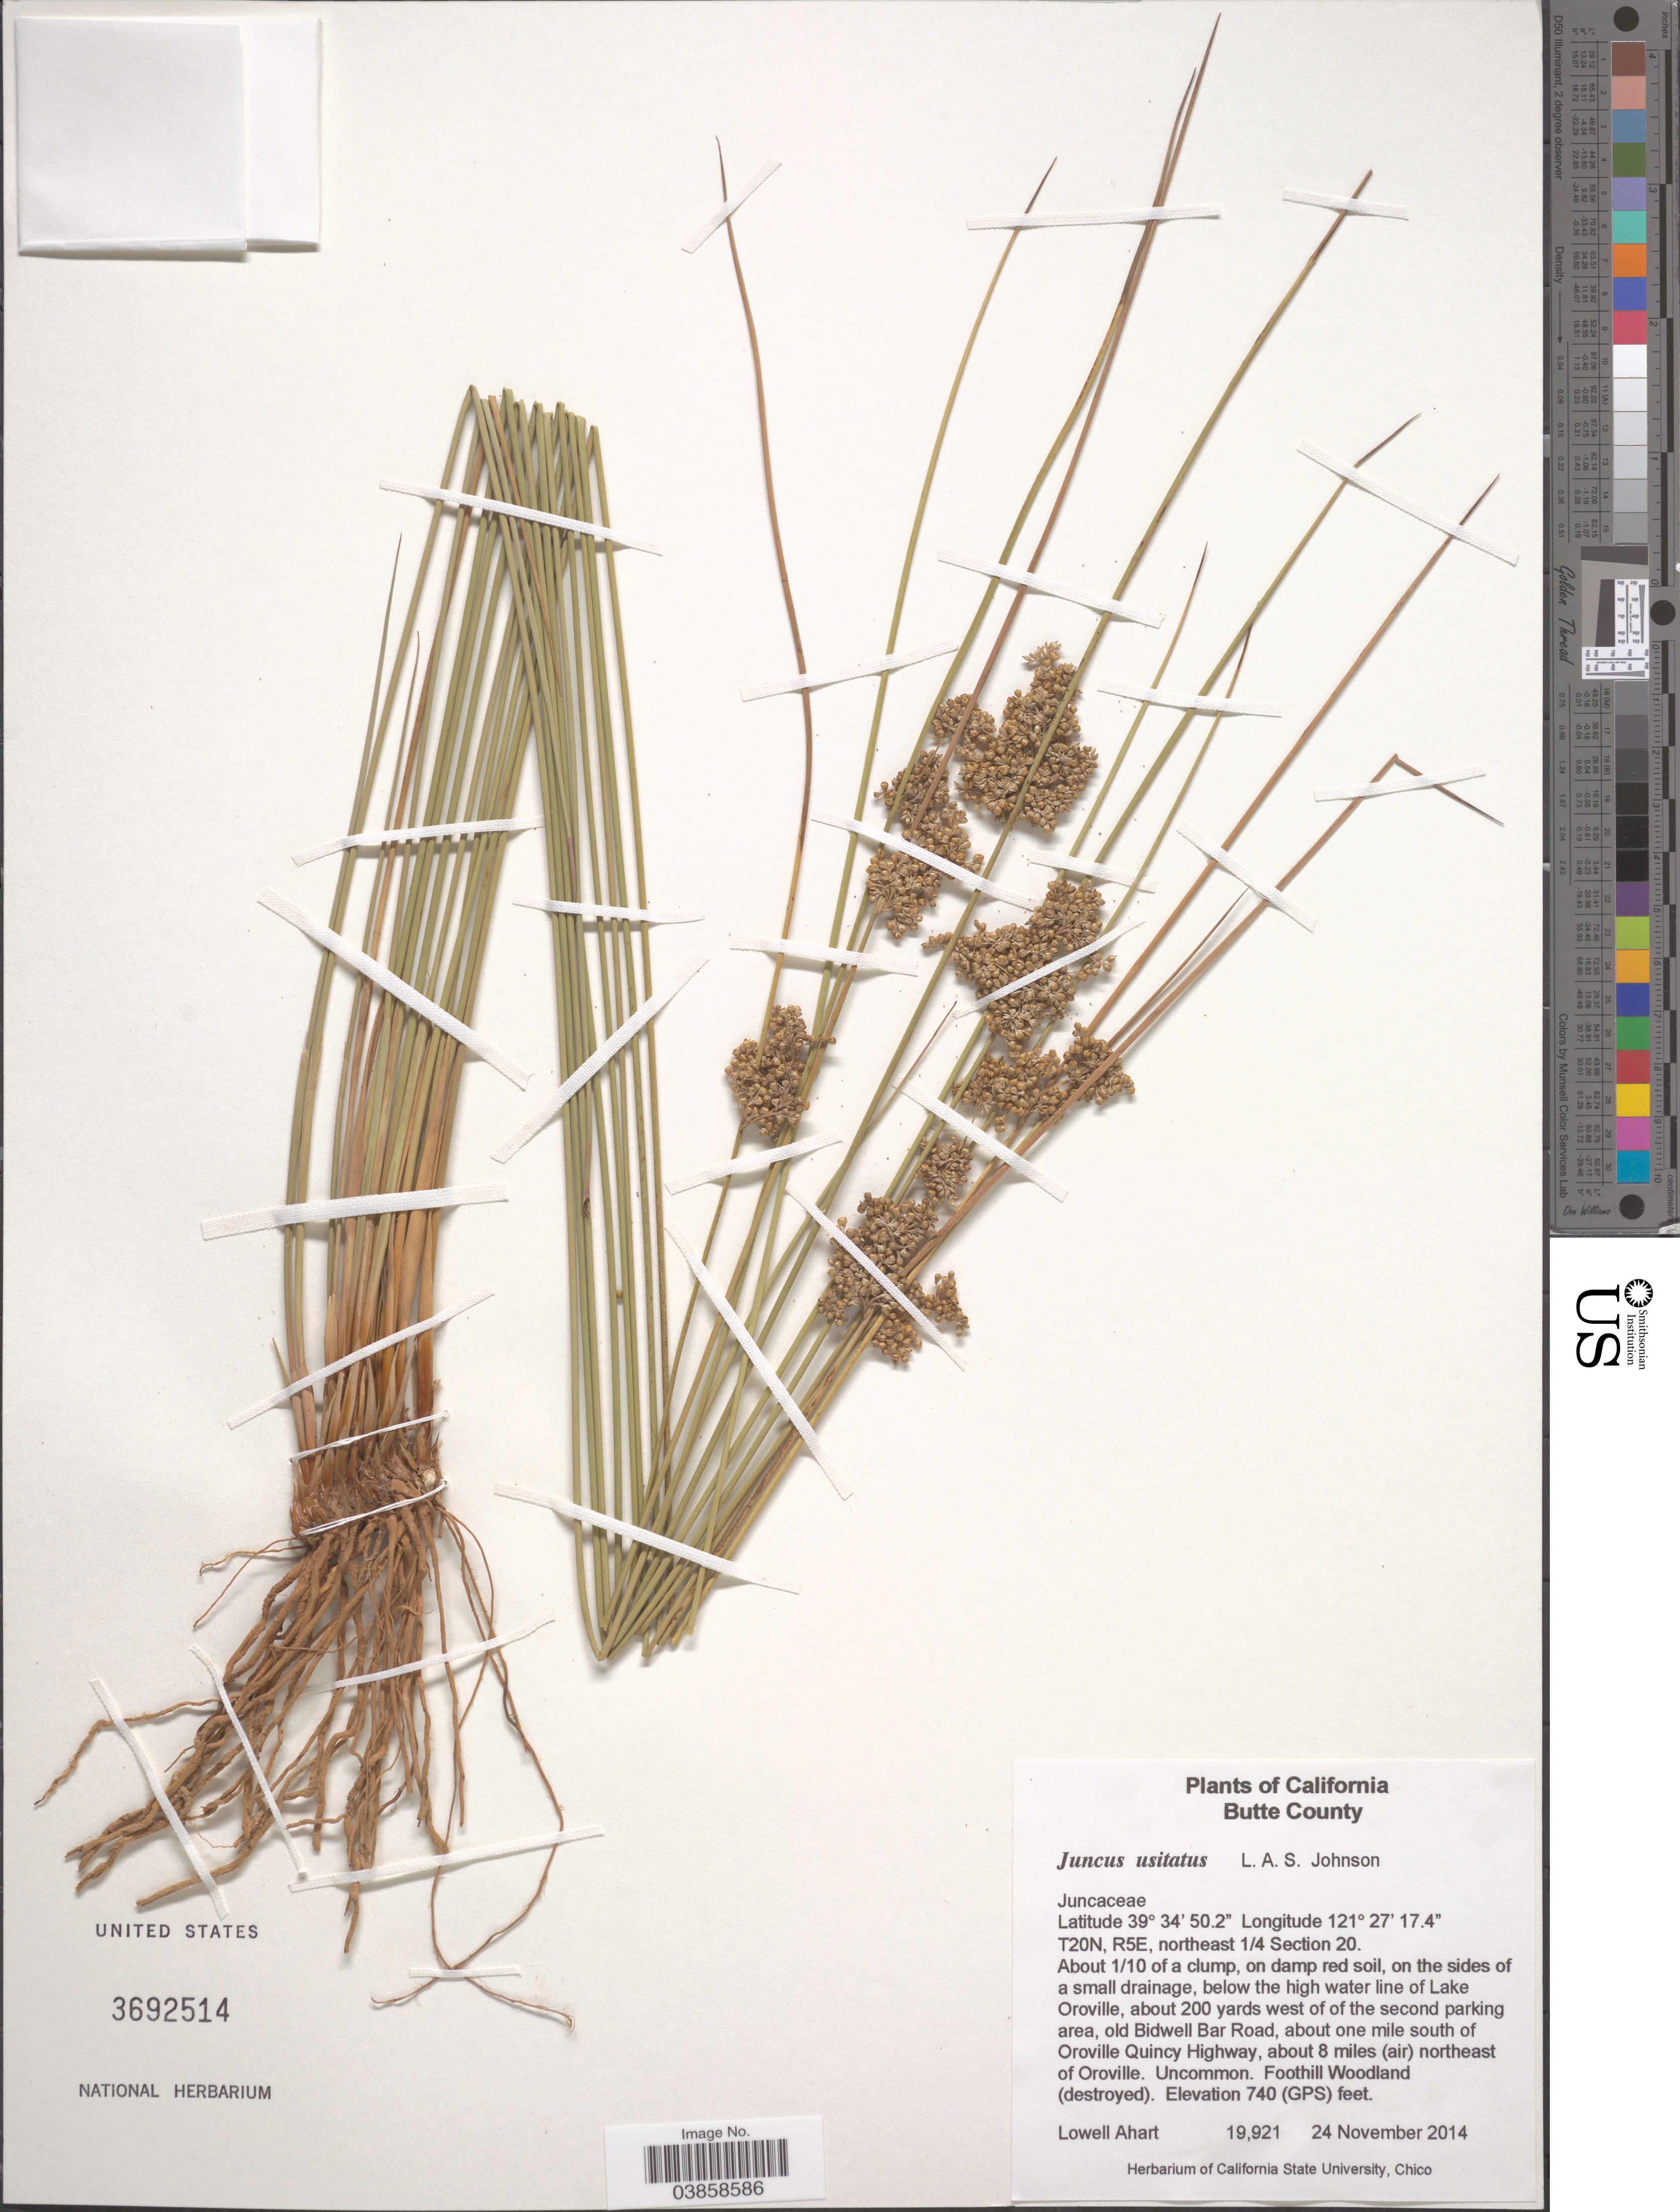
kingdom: Plantae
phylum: Tracheophyta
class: Liliopsida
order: Poales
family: Juncaceae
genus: Juncus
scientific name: Juncus usitatus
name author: L.A.S. Johnson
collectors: L. Ahart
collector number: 19921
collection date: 2014-11-24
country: United States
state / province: California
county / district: Butte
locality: Butte County. T20N, R5E, northeast ¼ Section 20. Below the high water line of Lake Oroville, about 200 yards west of of the second parking area, old Bidwell Bar Road, about one mile south of Oroville Quincy Highway, about 8 miles (air) northeast of Oroville.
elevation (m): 226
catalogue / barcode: US 3692514